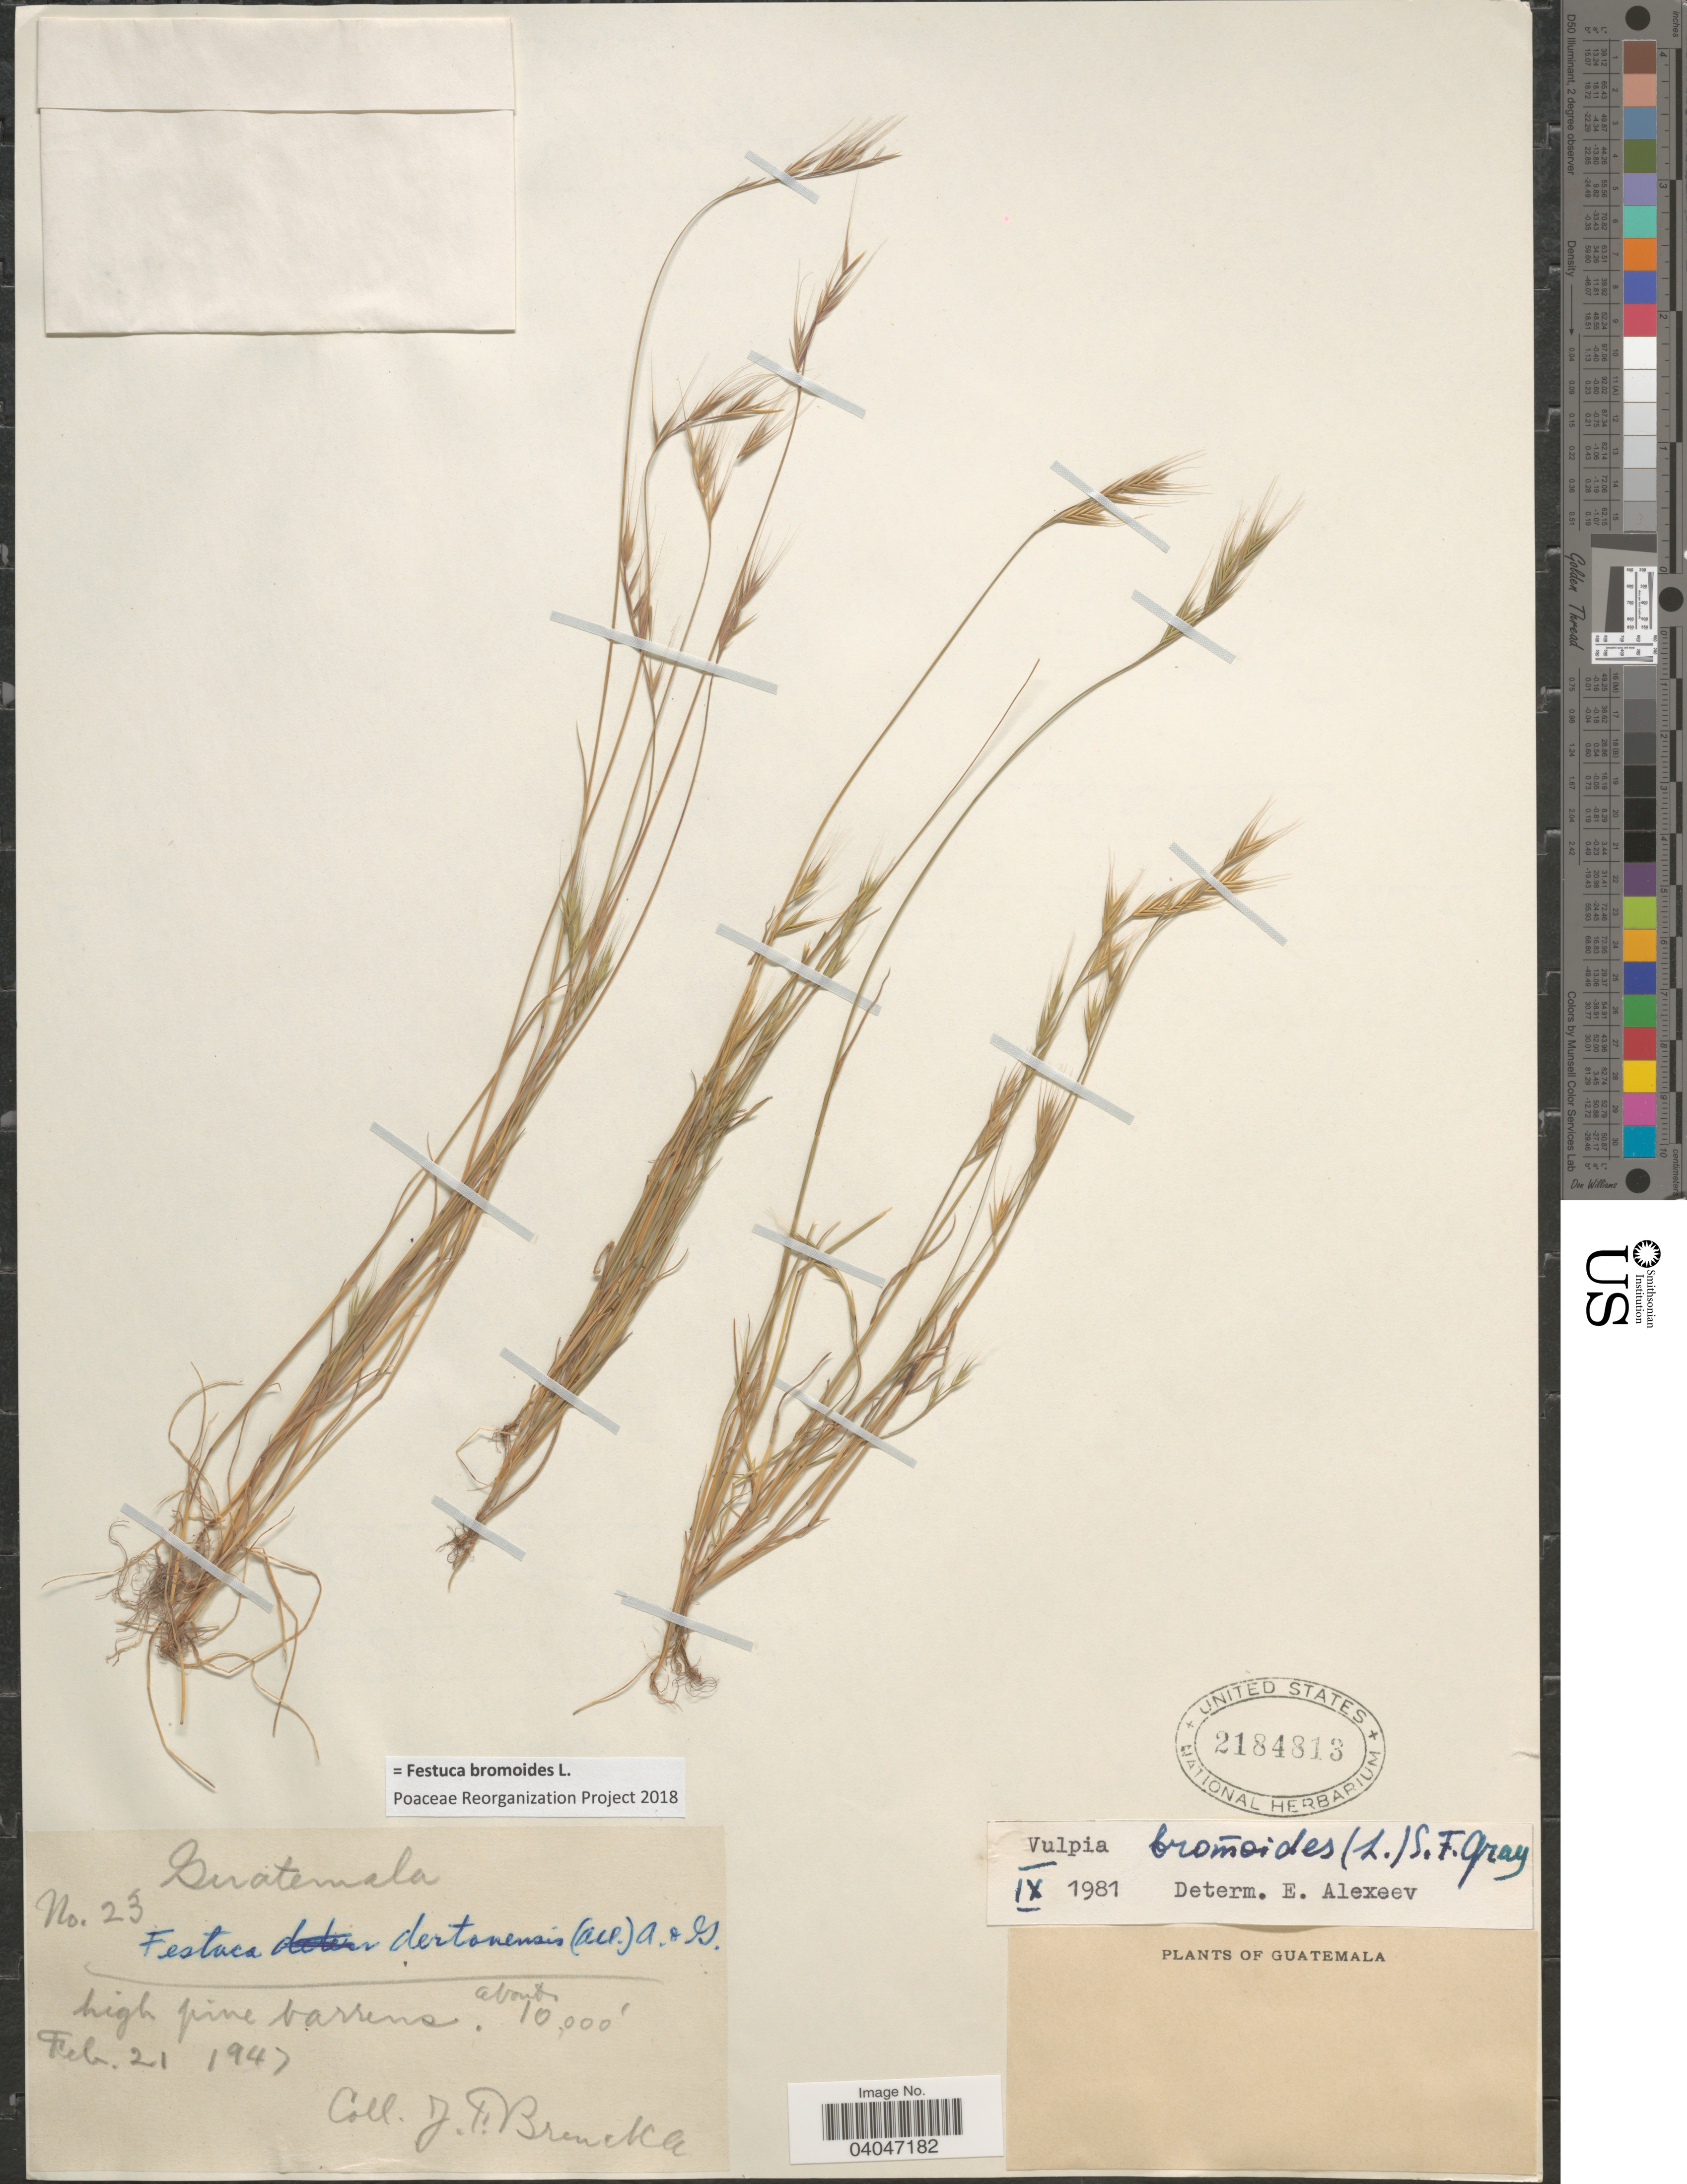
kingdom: Plantae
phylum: Tracheophyta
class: Liliopsida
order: Poales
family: Poaceae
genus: Festuca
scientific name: Festuca bromoides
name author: L.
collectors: J. Brenckle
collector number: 23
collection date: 1947-02-21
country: Guatemala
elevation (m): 3048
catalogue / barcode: US 2184813